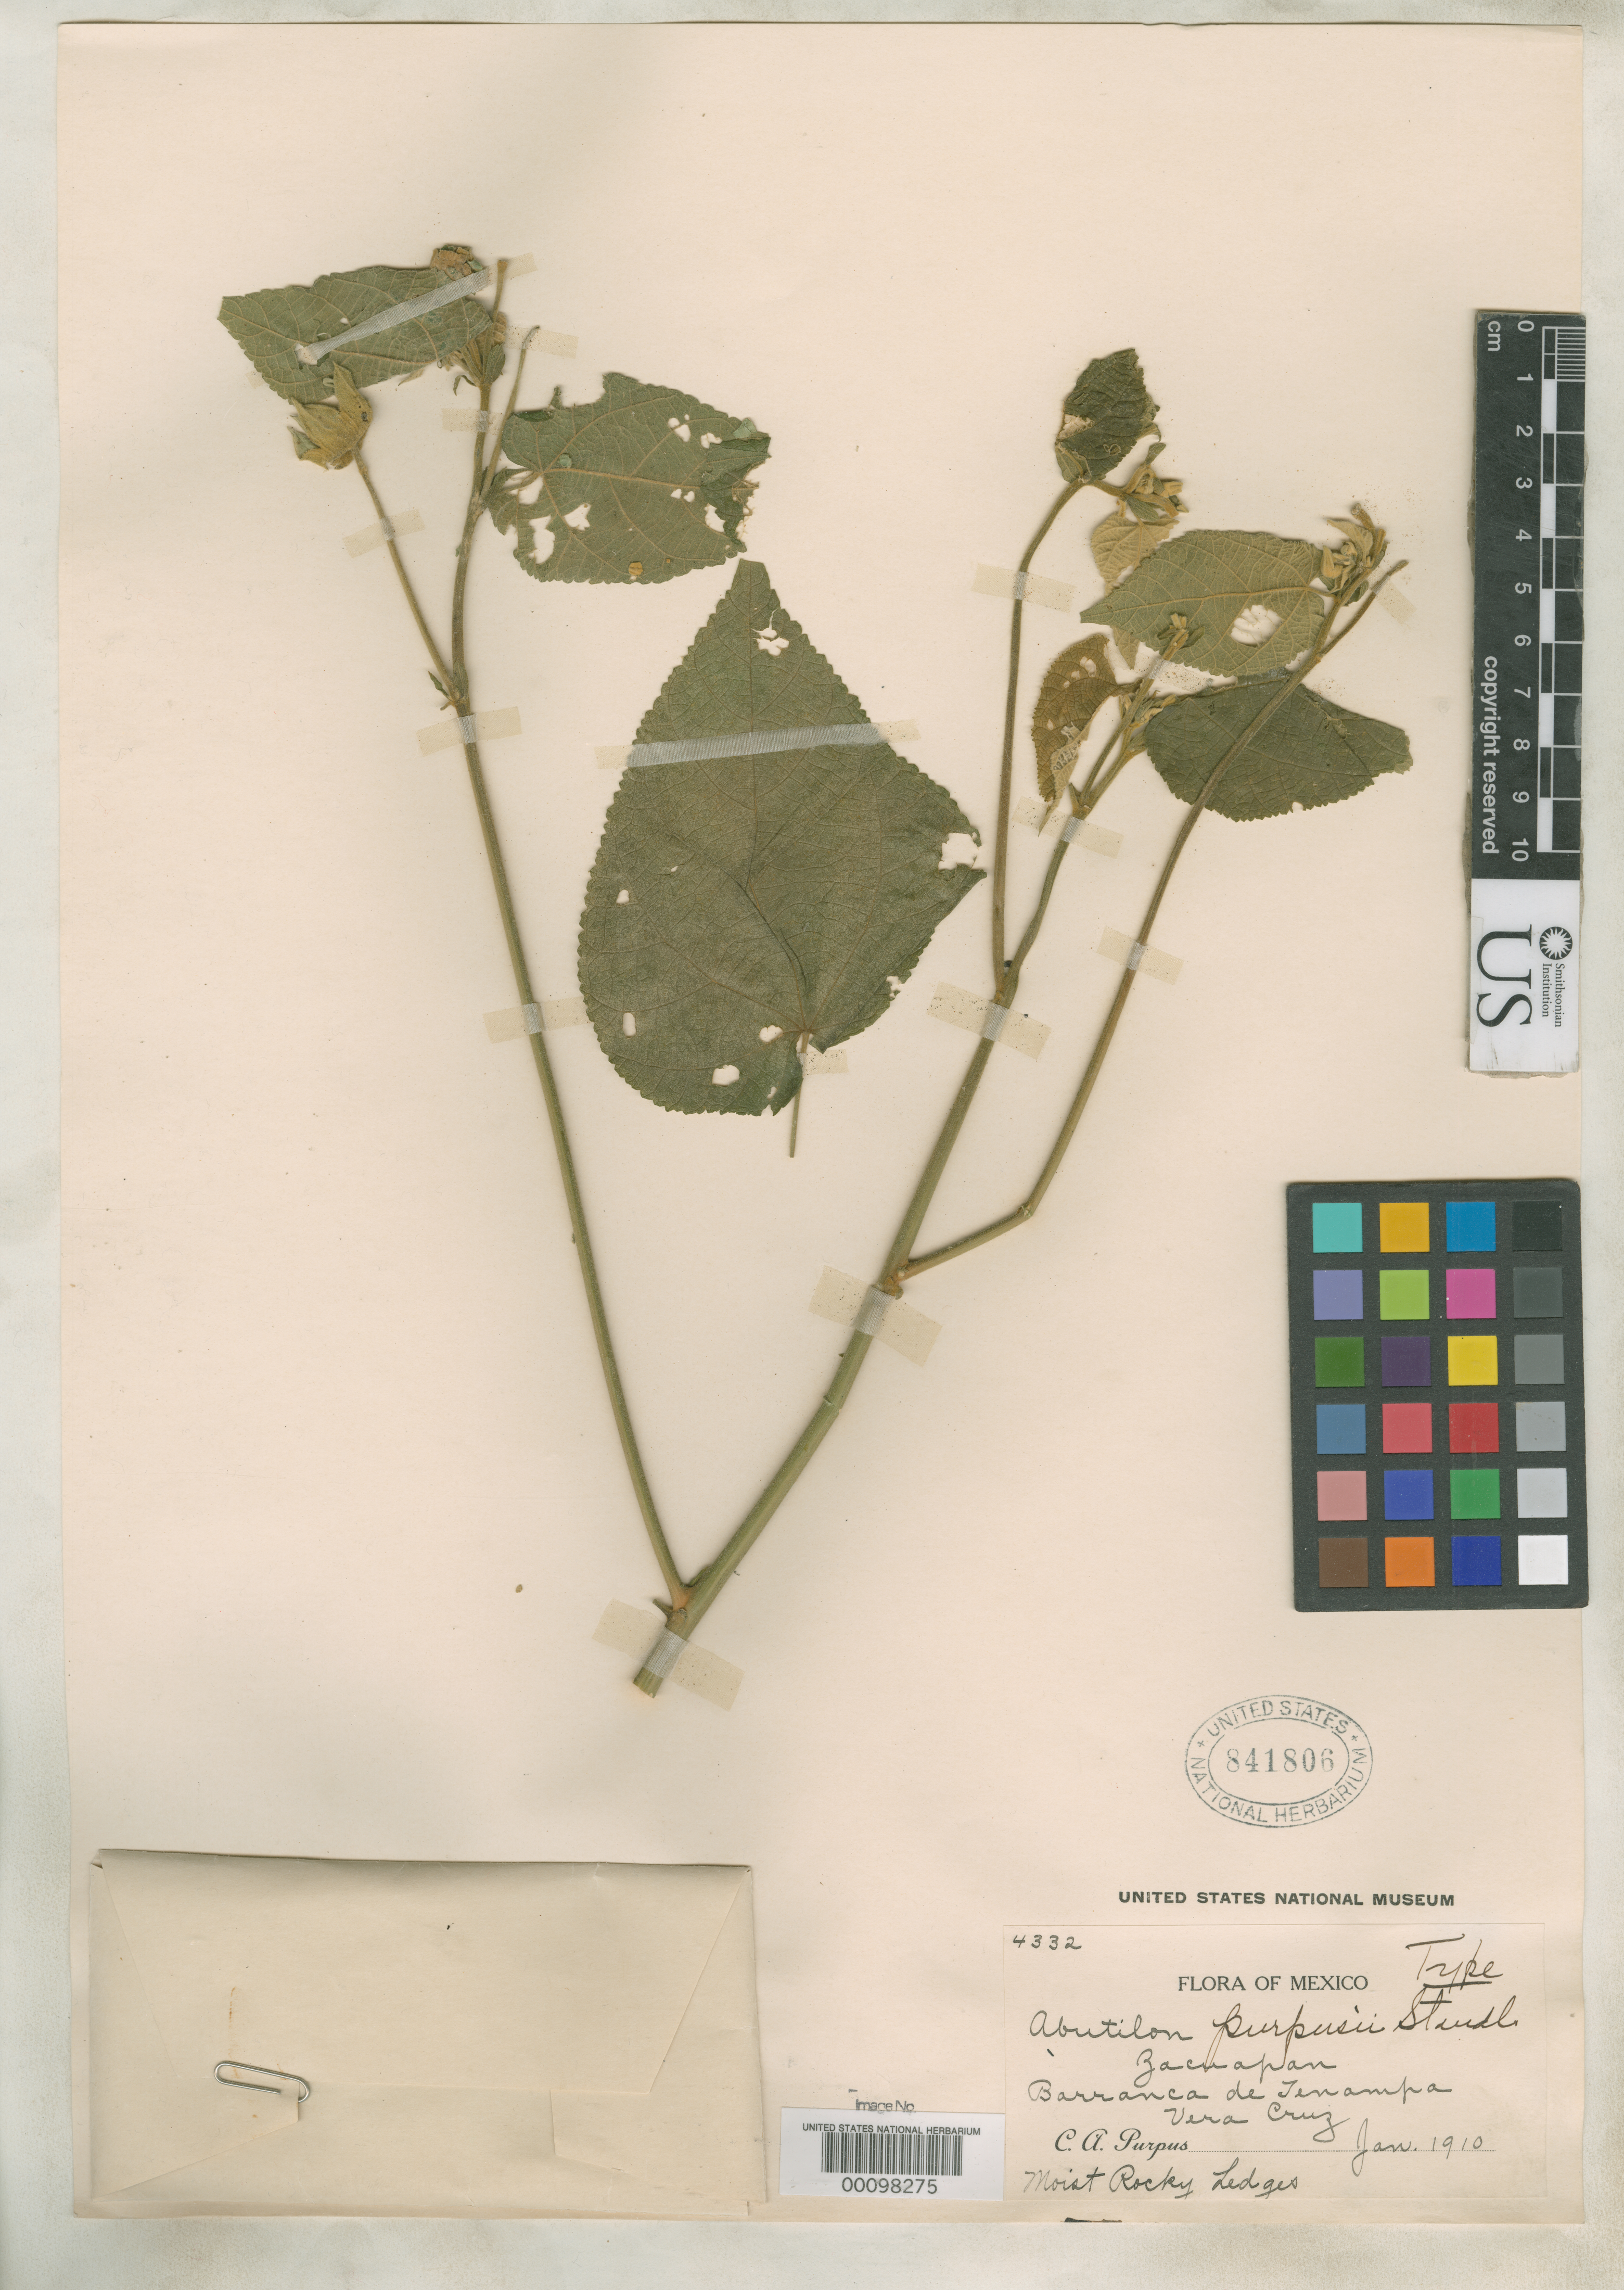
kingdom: Plantae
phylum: Tracheophyta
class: Magnoliopsida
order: Malvales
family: Malvaceae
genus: Abutilon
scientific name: Abutilon purpusii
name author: Standl.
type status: Holotype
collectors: C. A. Purpus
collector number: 4332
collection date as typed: Jan 1910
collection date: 1910-01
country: Mexico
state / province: Veracruz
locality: Barranca de Tenampa, Zacualpan.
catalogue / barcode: US 841806